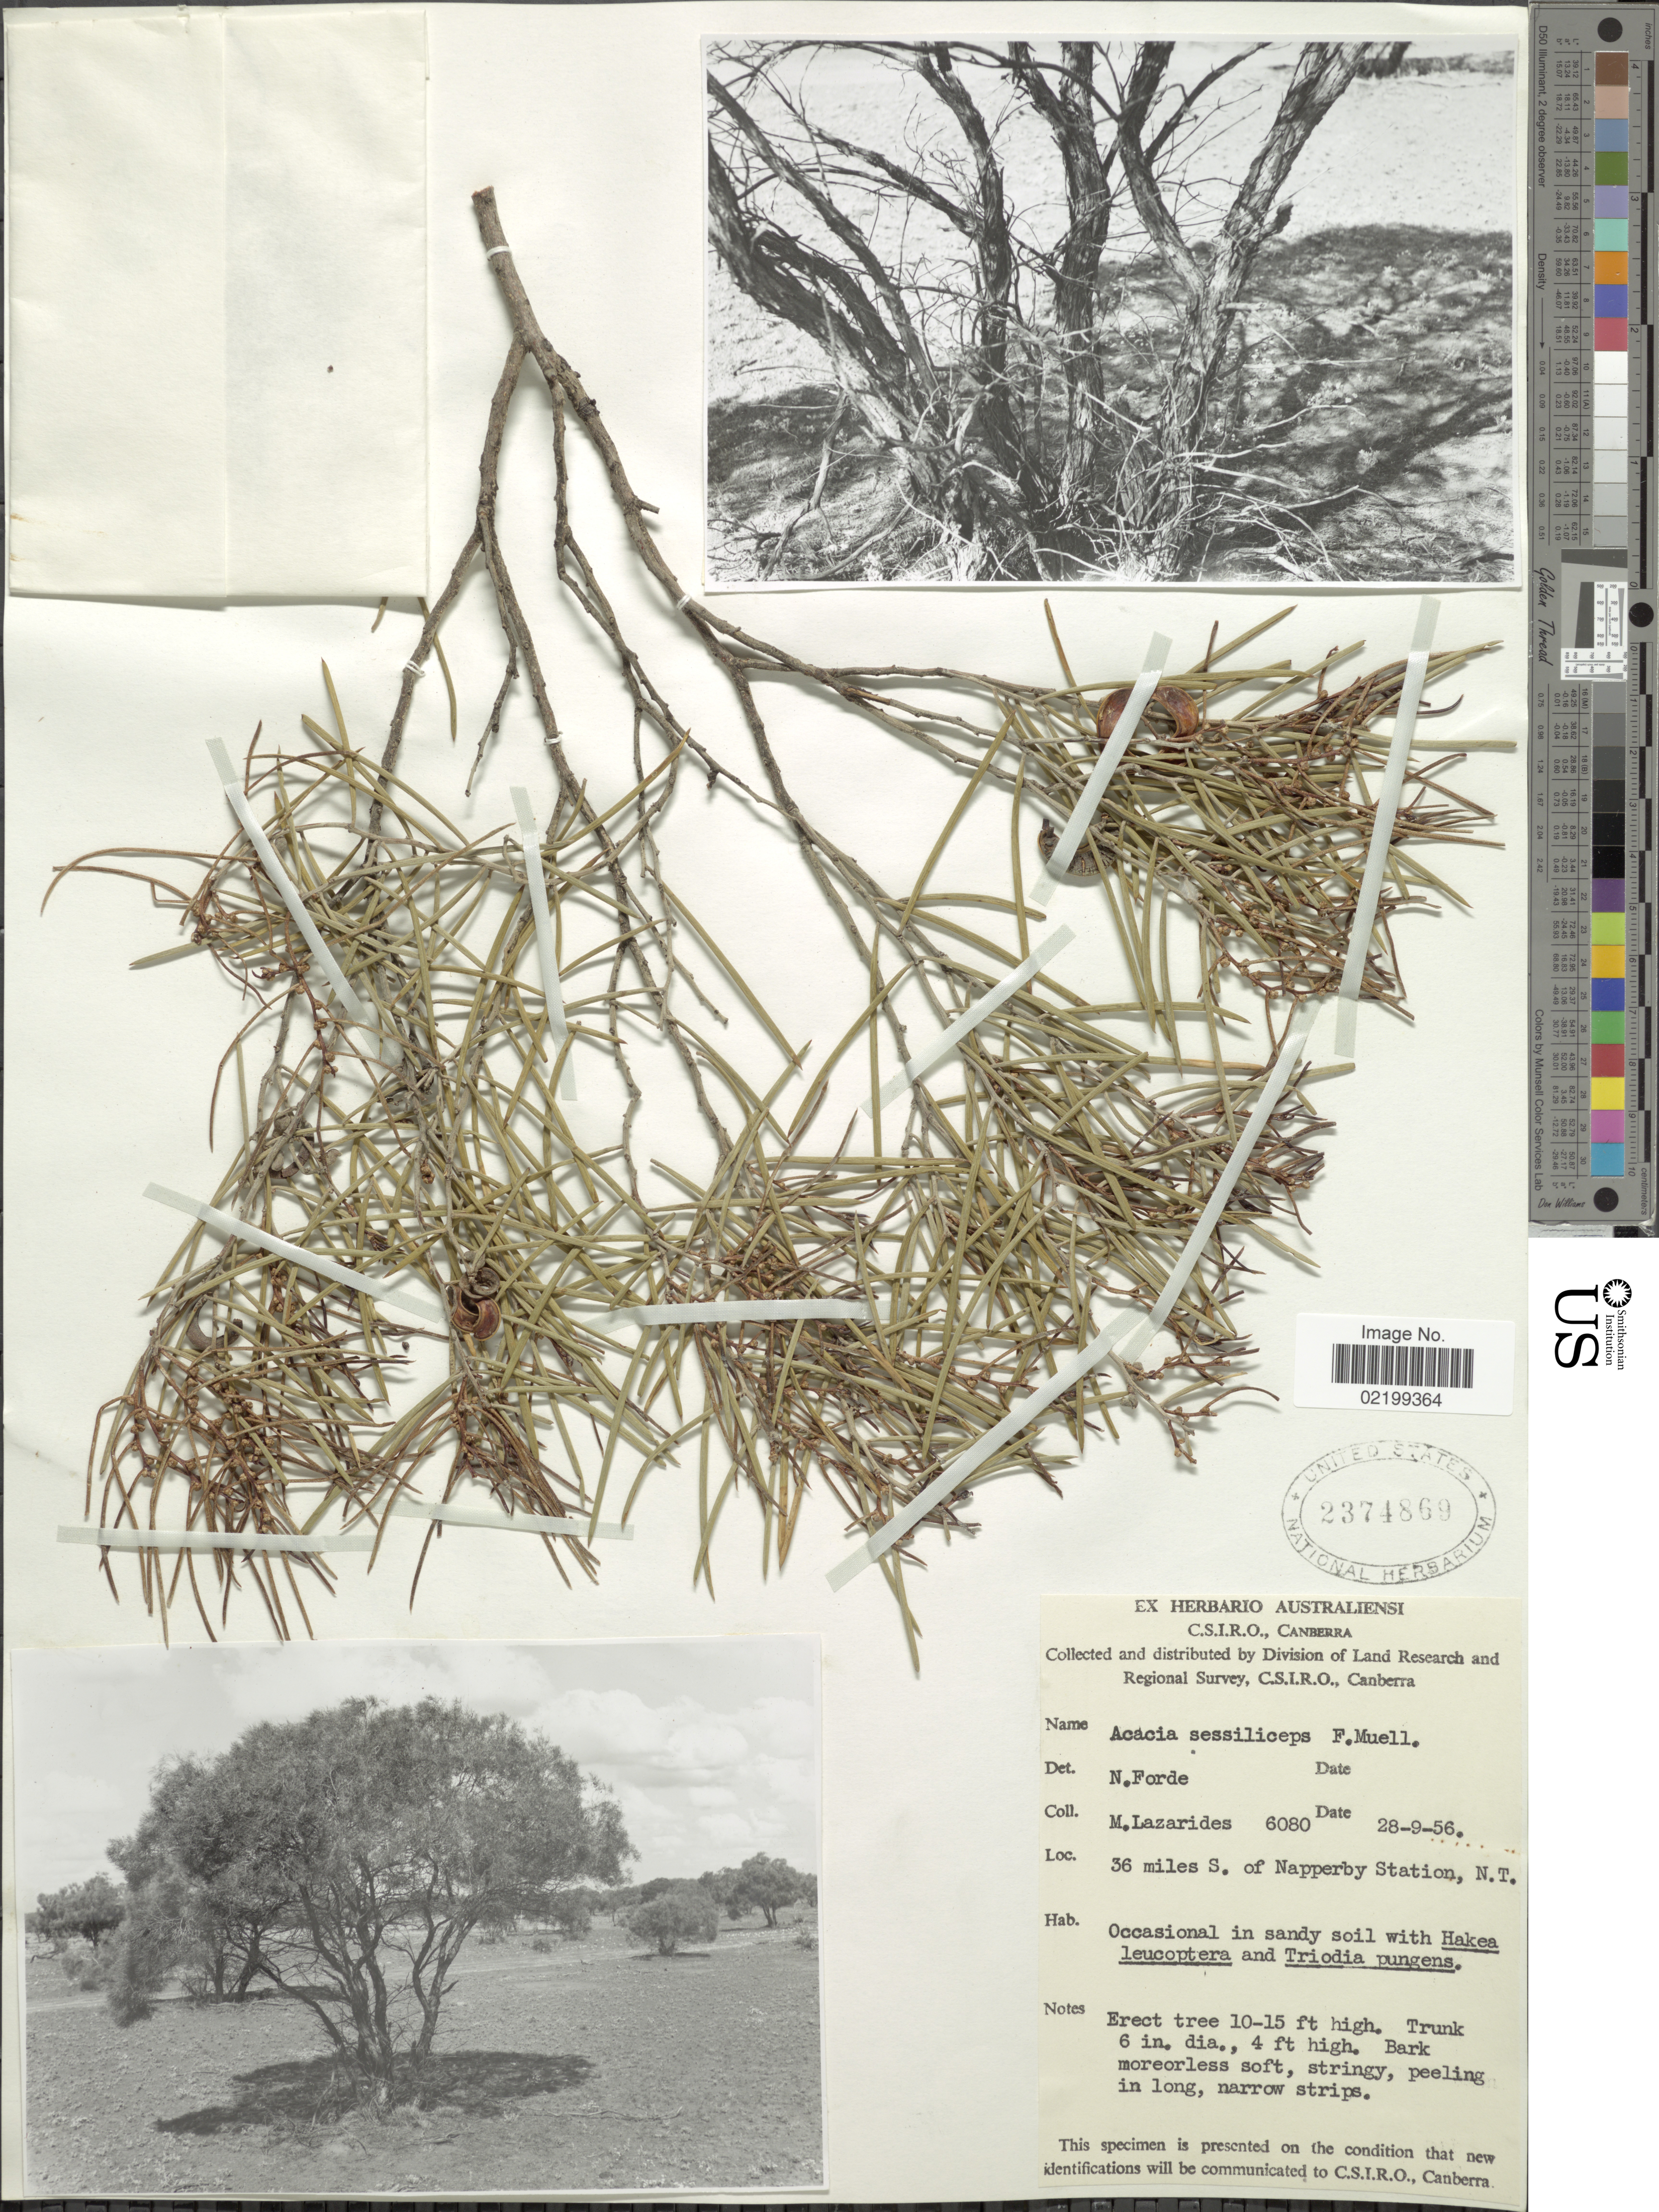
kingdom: Plantae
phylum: Tracheophyta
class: Magnoliopsida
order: Fabales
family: Fabaceae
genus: Acacia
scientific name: Acacia sessiliceps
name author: F. Muell.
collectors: M. Lazarides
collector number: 6080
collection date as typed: Transcribed d/m/y: 28/9/56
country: Australia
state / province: Northern Territory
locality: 36 miles S. of Napperby Station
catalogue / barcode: US 2374869